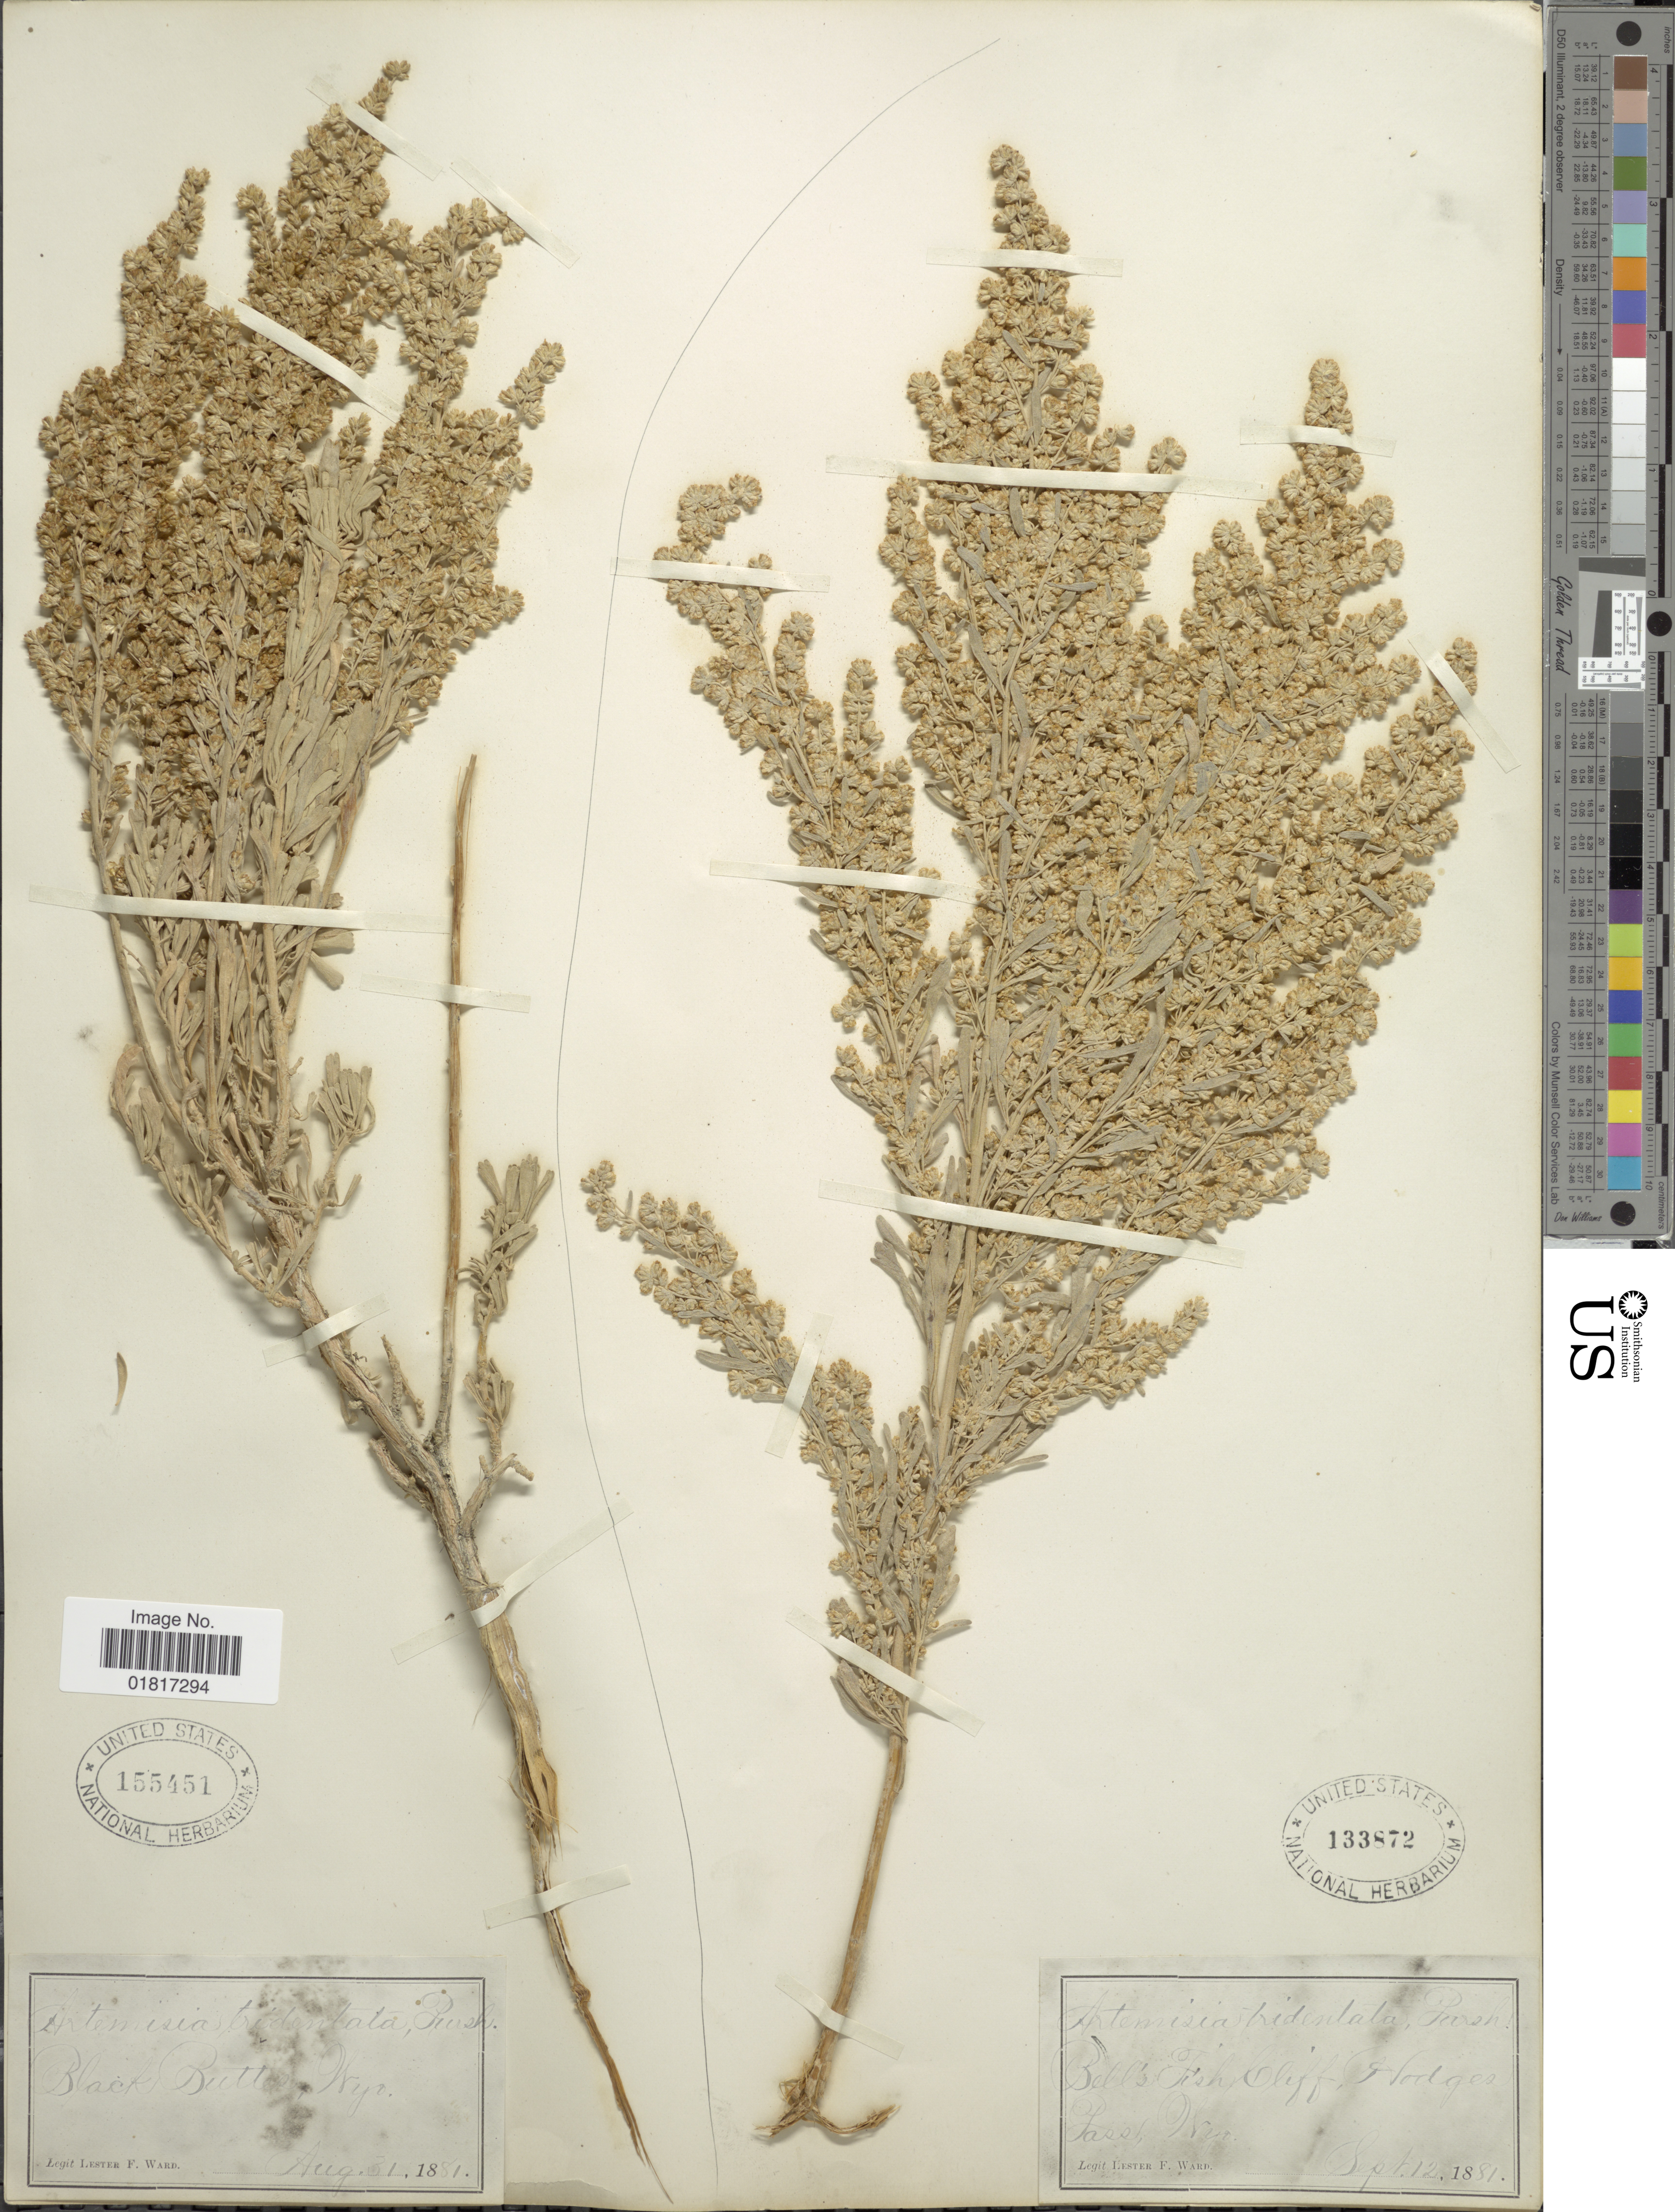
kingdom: Plantae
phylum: Tracheophyta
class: Magnoliopsida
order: Asterales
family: Asteraceae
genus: Artemisia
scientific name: Artemisia tridentata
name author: Nutt.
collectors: L. F. Ward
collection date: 1881-09-12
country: United States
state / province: Wyoming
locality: Balls Fish, Cliff, Hodges Pass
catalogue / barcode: US 133872-2